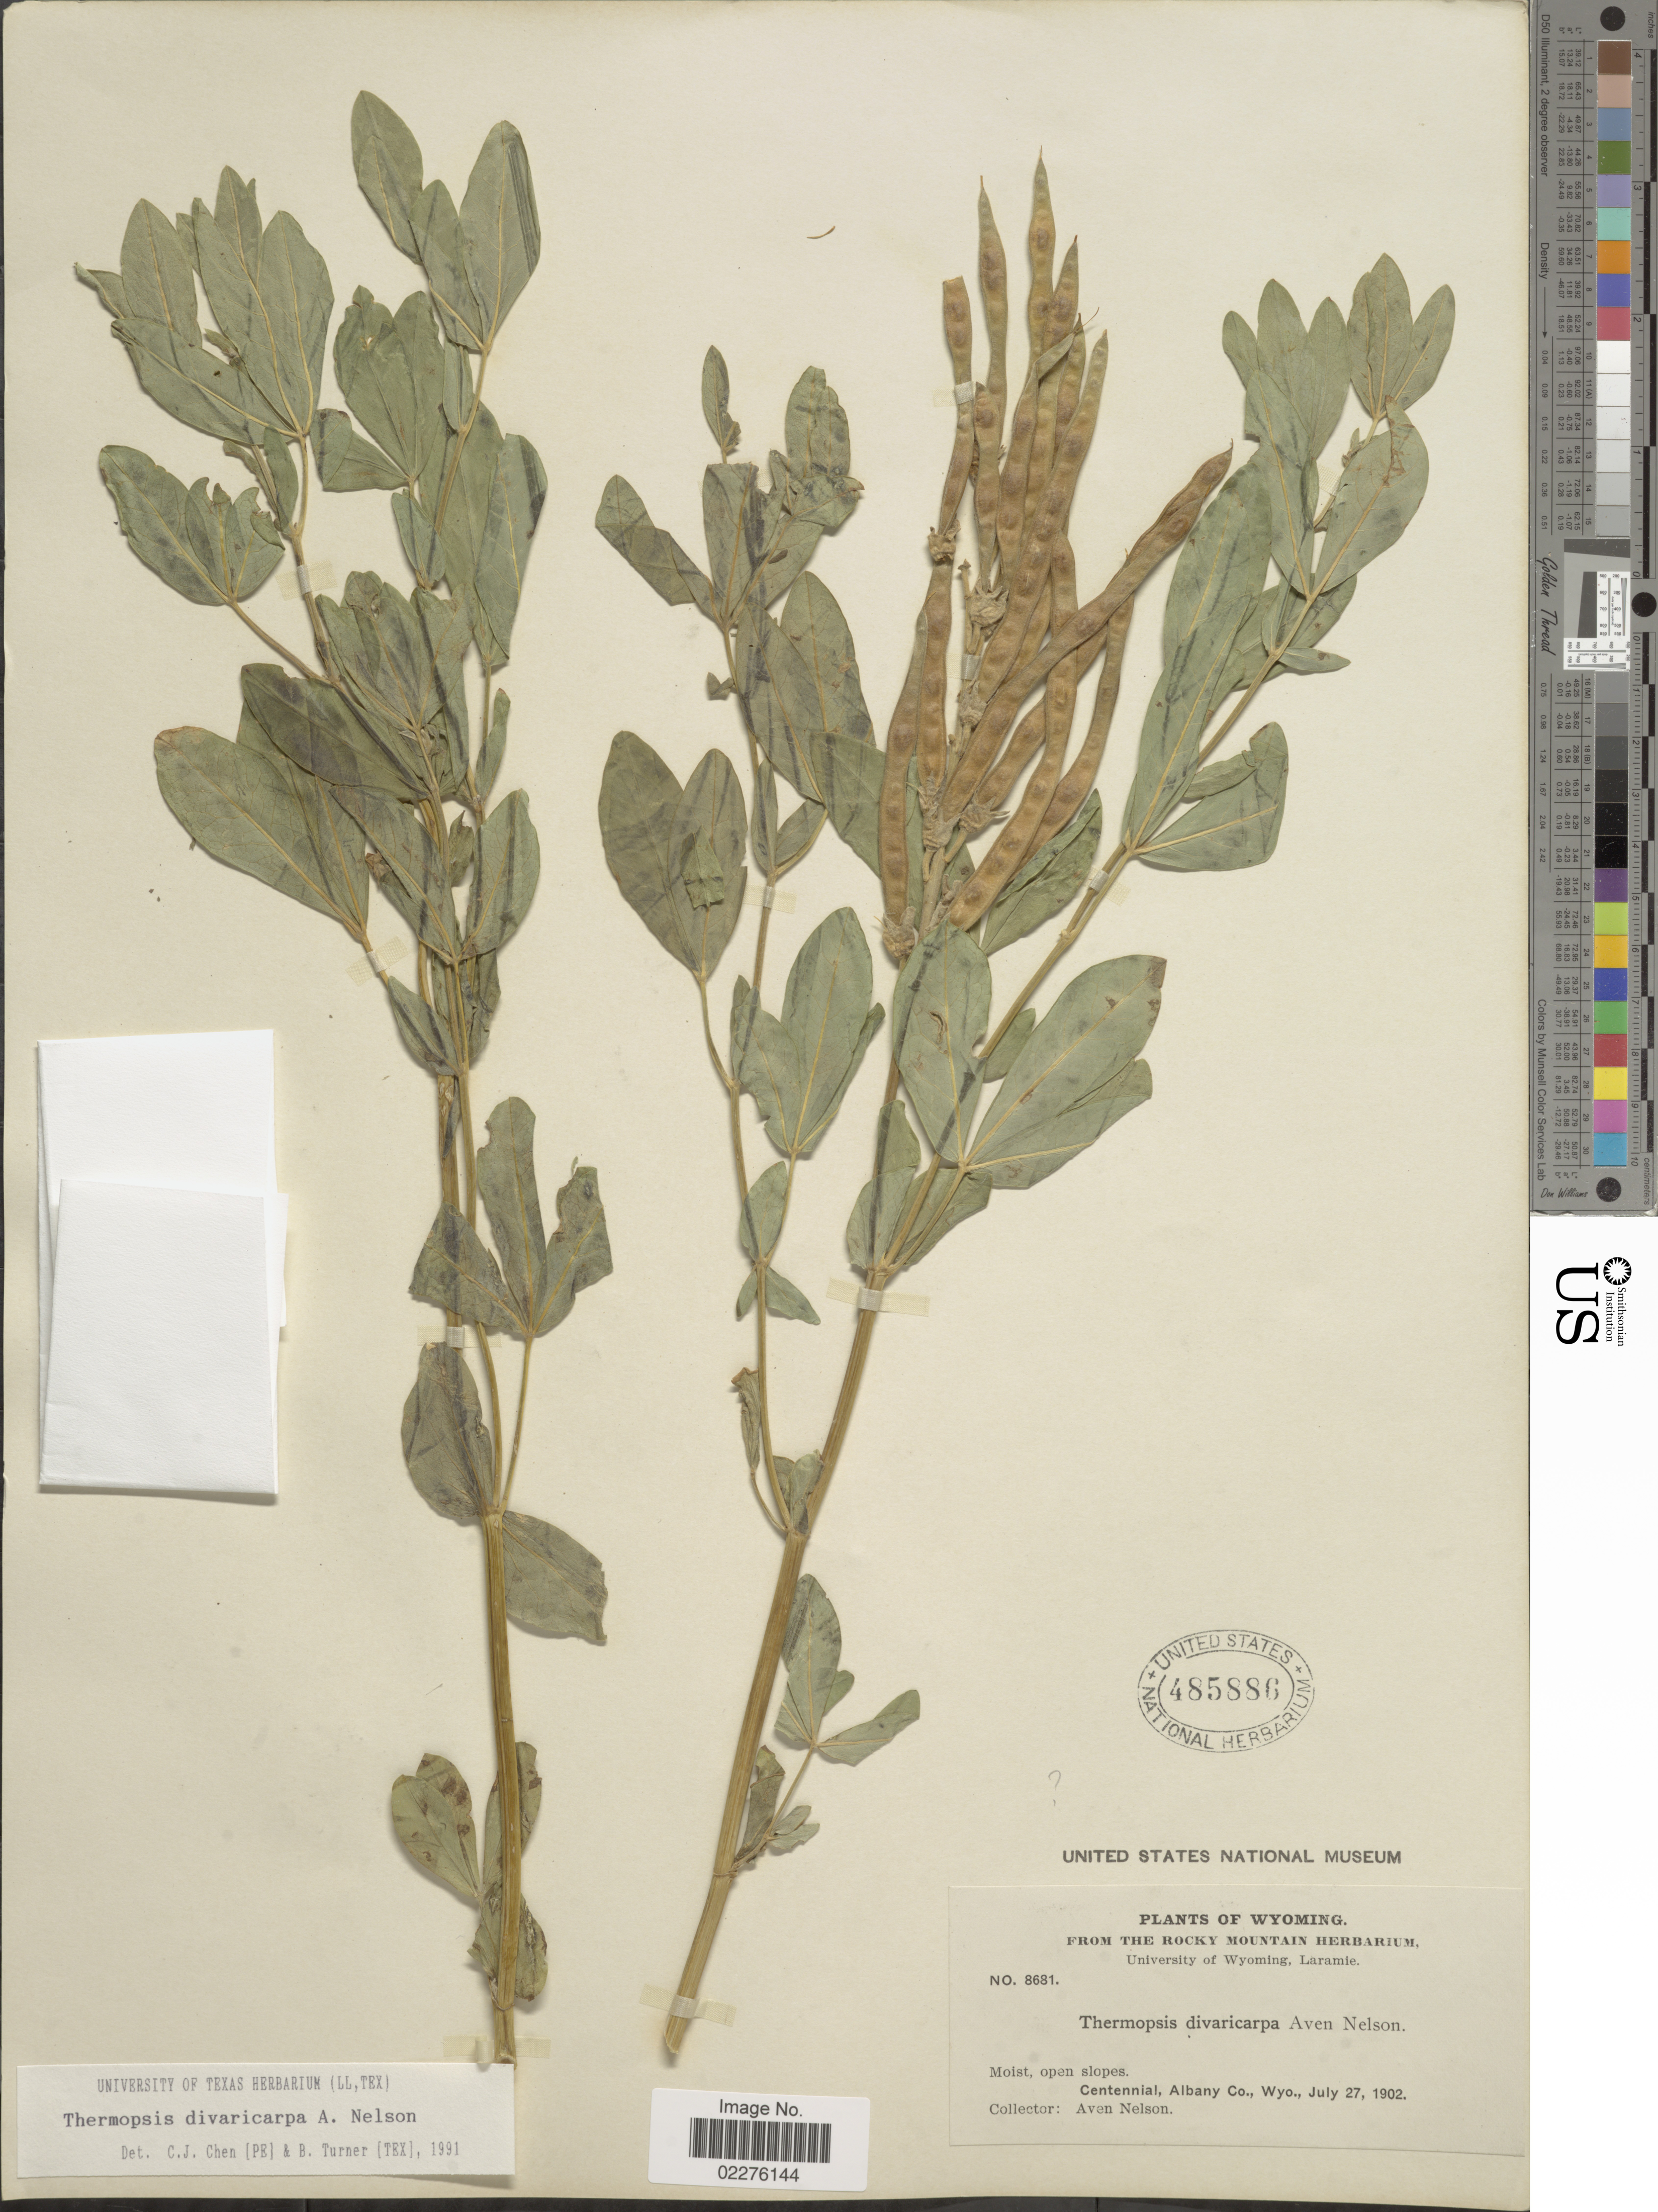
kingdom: Plantae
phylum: Tracheophyta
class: Magnoliopsida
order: Fabales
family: Fabaceae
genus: Thermopsis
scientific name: Thermopsis divaricarpa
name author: A. Nelson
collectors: A. Nelson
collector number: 8681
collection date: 1902-07-27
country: United States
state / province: Wyoming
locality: Moist, open slopes, Centennial, Albany Co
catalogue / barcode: US 4858866